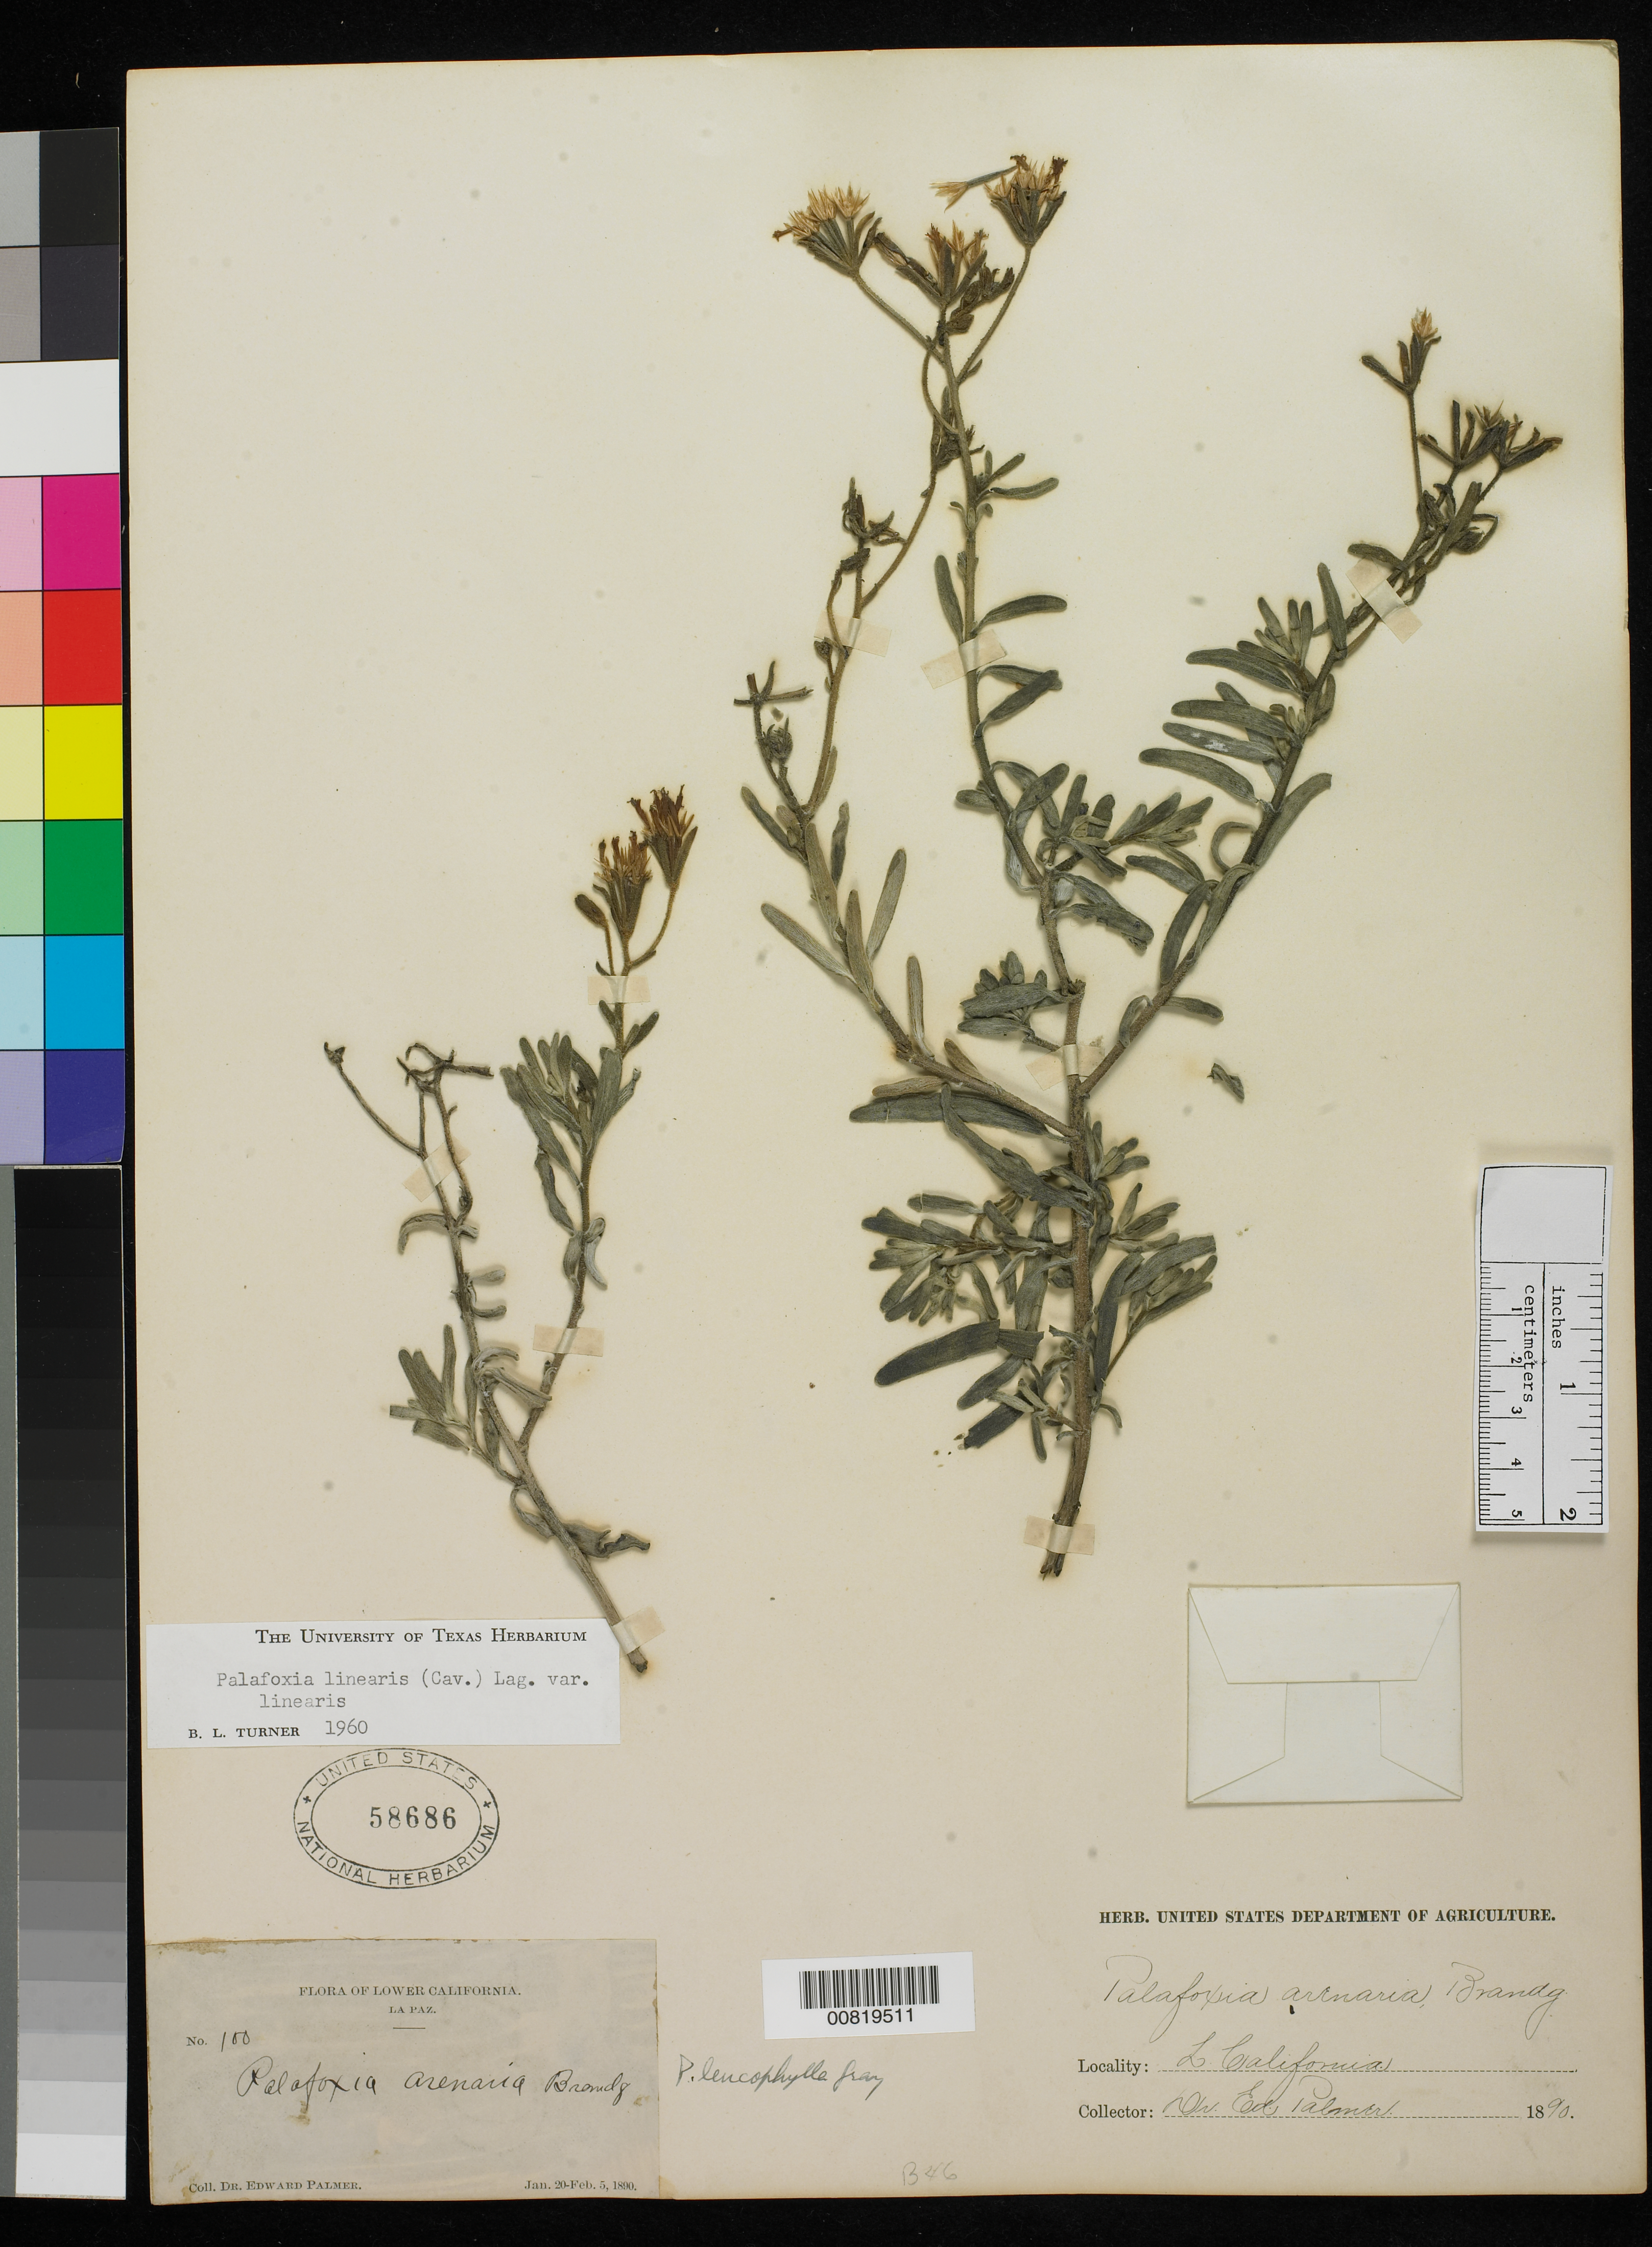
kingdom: Plantae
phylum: Tracheophyta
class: Magnoliopsida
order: Asterales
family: Asteraceae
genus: Palafoxia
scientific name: Palafoxia linearis var. linearis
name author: (Cav.) Lag.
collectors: E. Palmer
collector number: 100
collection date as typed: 20 Jan 1890 to 05 Feb 1890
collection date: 1890-01-20/1890-02-05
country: Mexico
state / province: Baja California Sur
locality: La Paz, Baja California Sur.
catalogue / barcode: US 58686